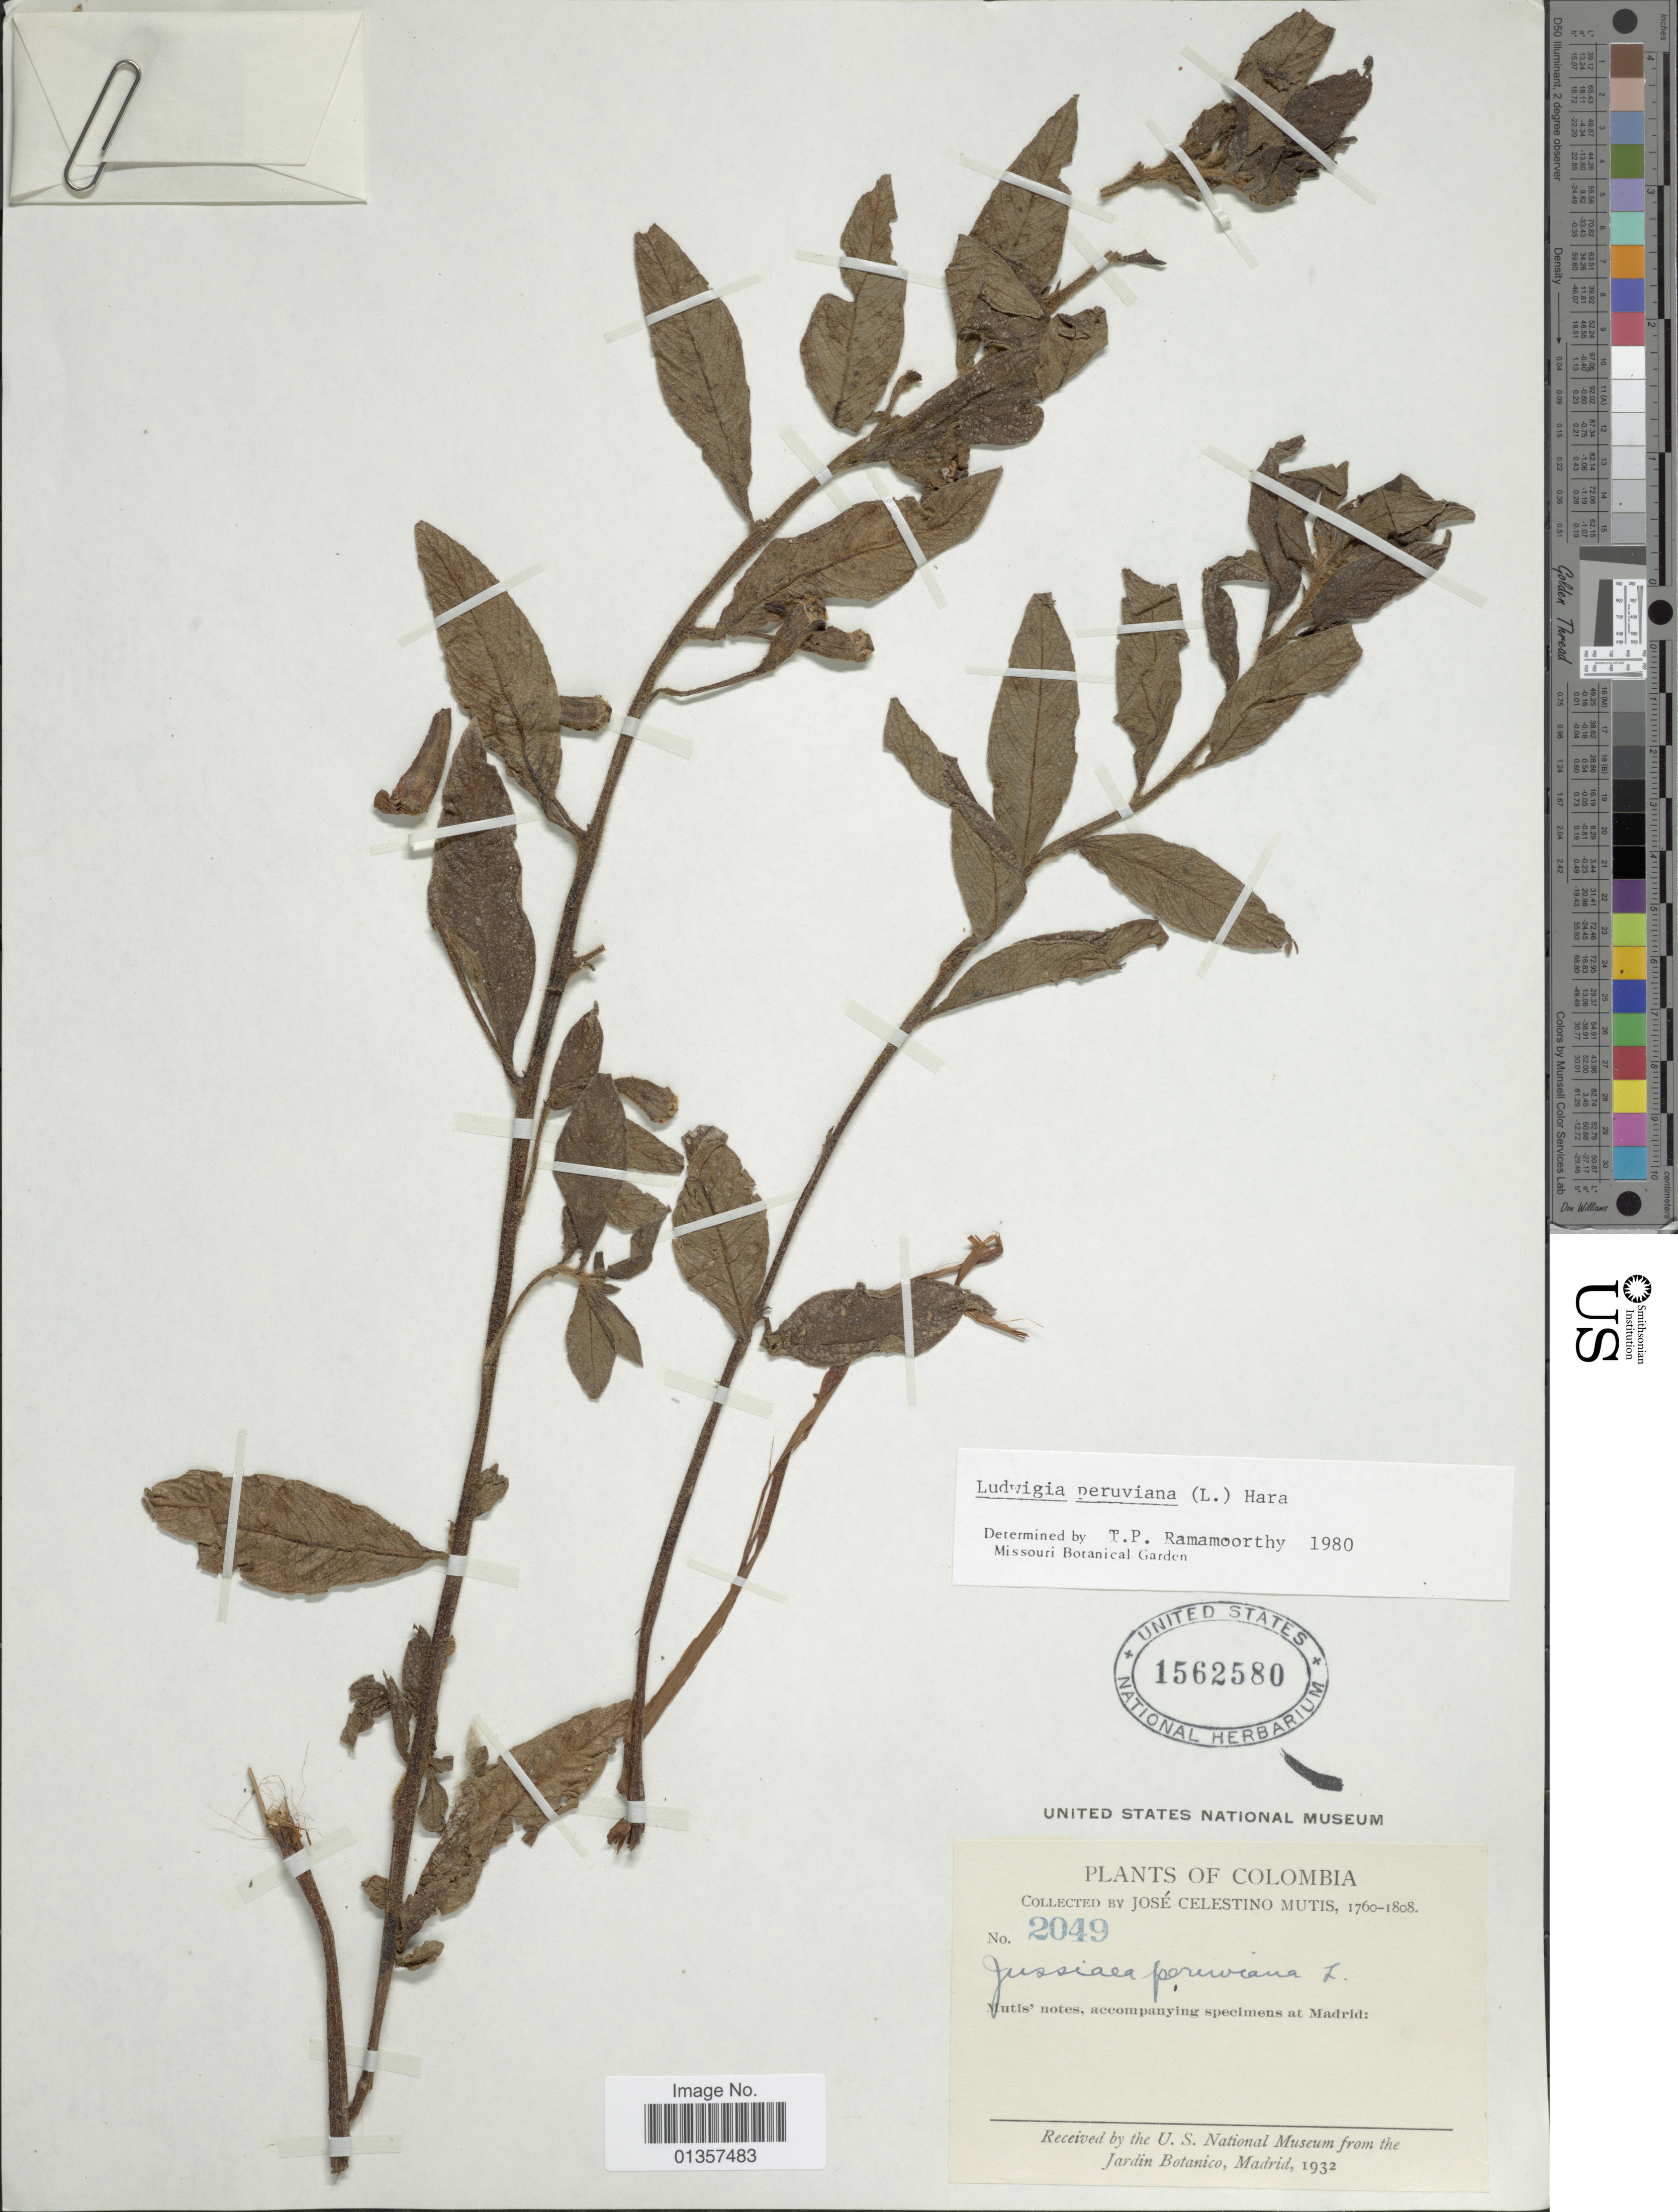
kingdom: Plantae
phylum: Tracheophyta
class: Magnoliopsida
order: Myrtales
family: Onagraceae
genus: Ludwigia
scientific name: Ludwigia peruviana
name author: (L.) H. Hara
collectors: J. C. B. Mutis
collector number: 2049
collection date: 1760/1808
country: Colombia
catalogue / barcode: US 1562580